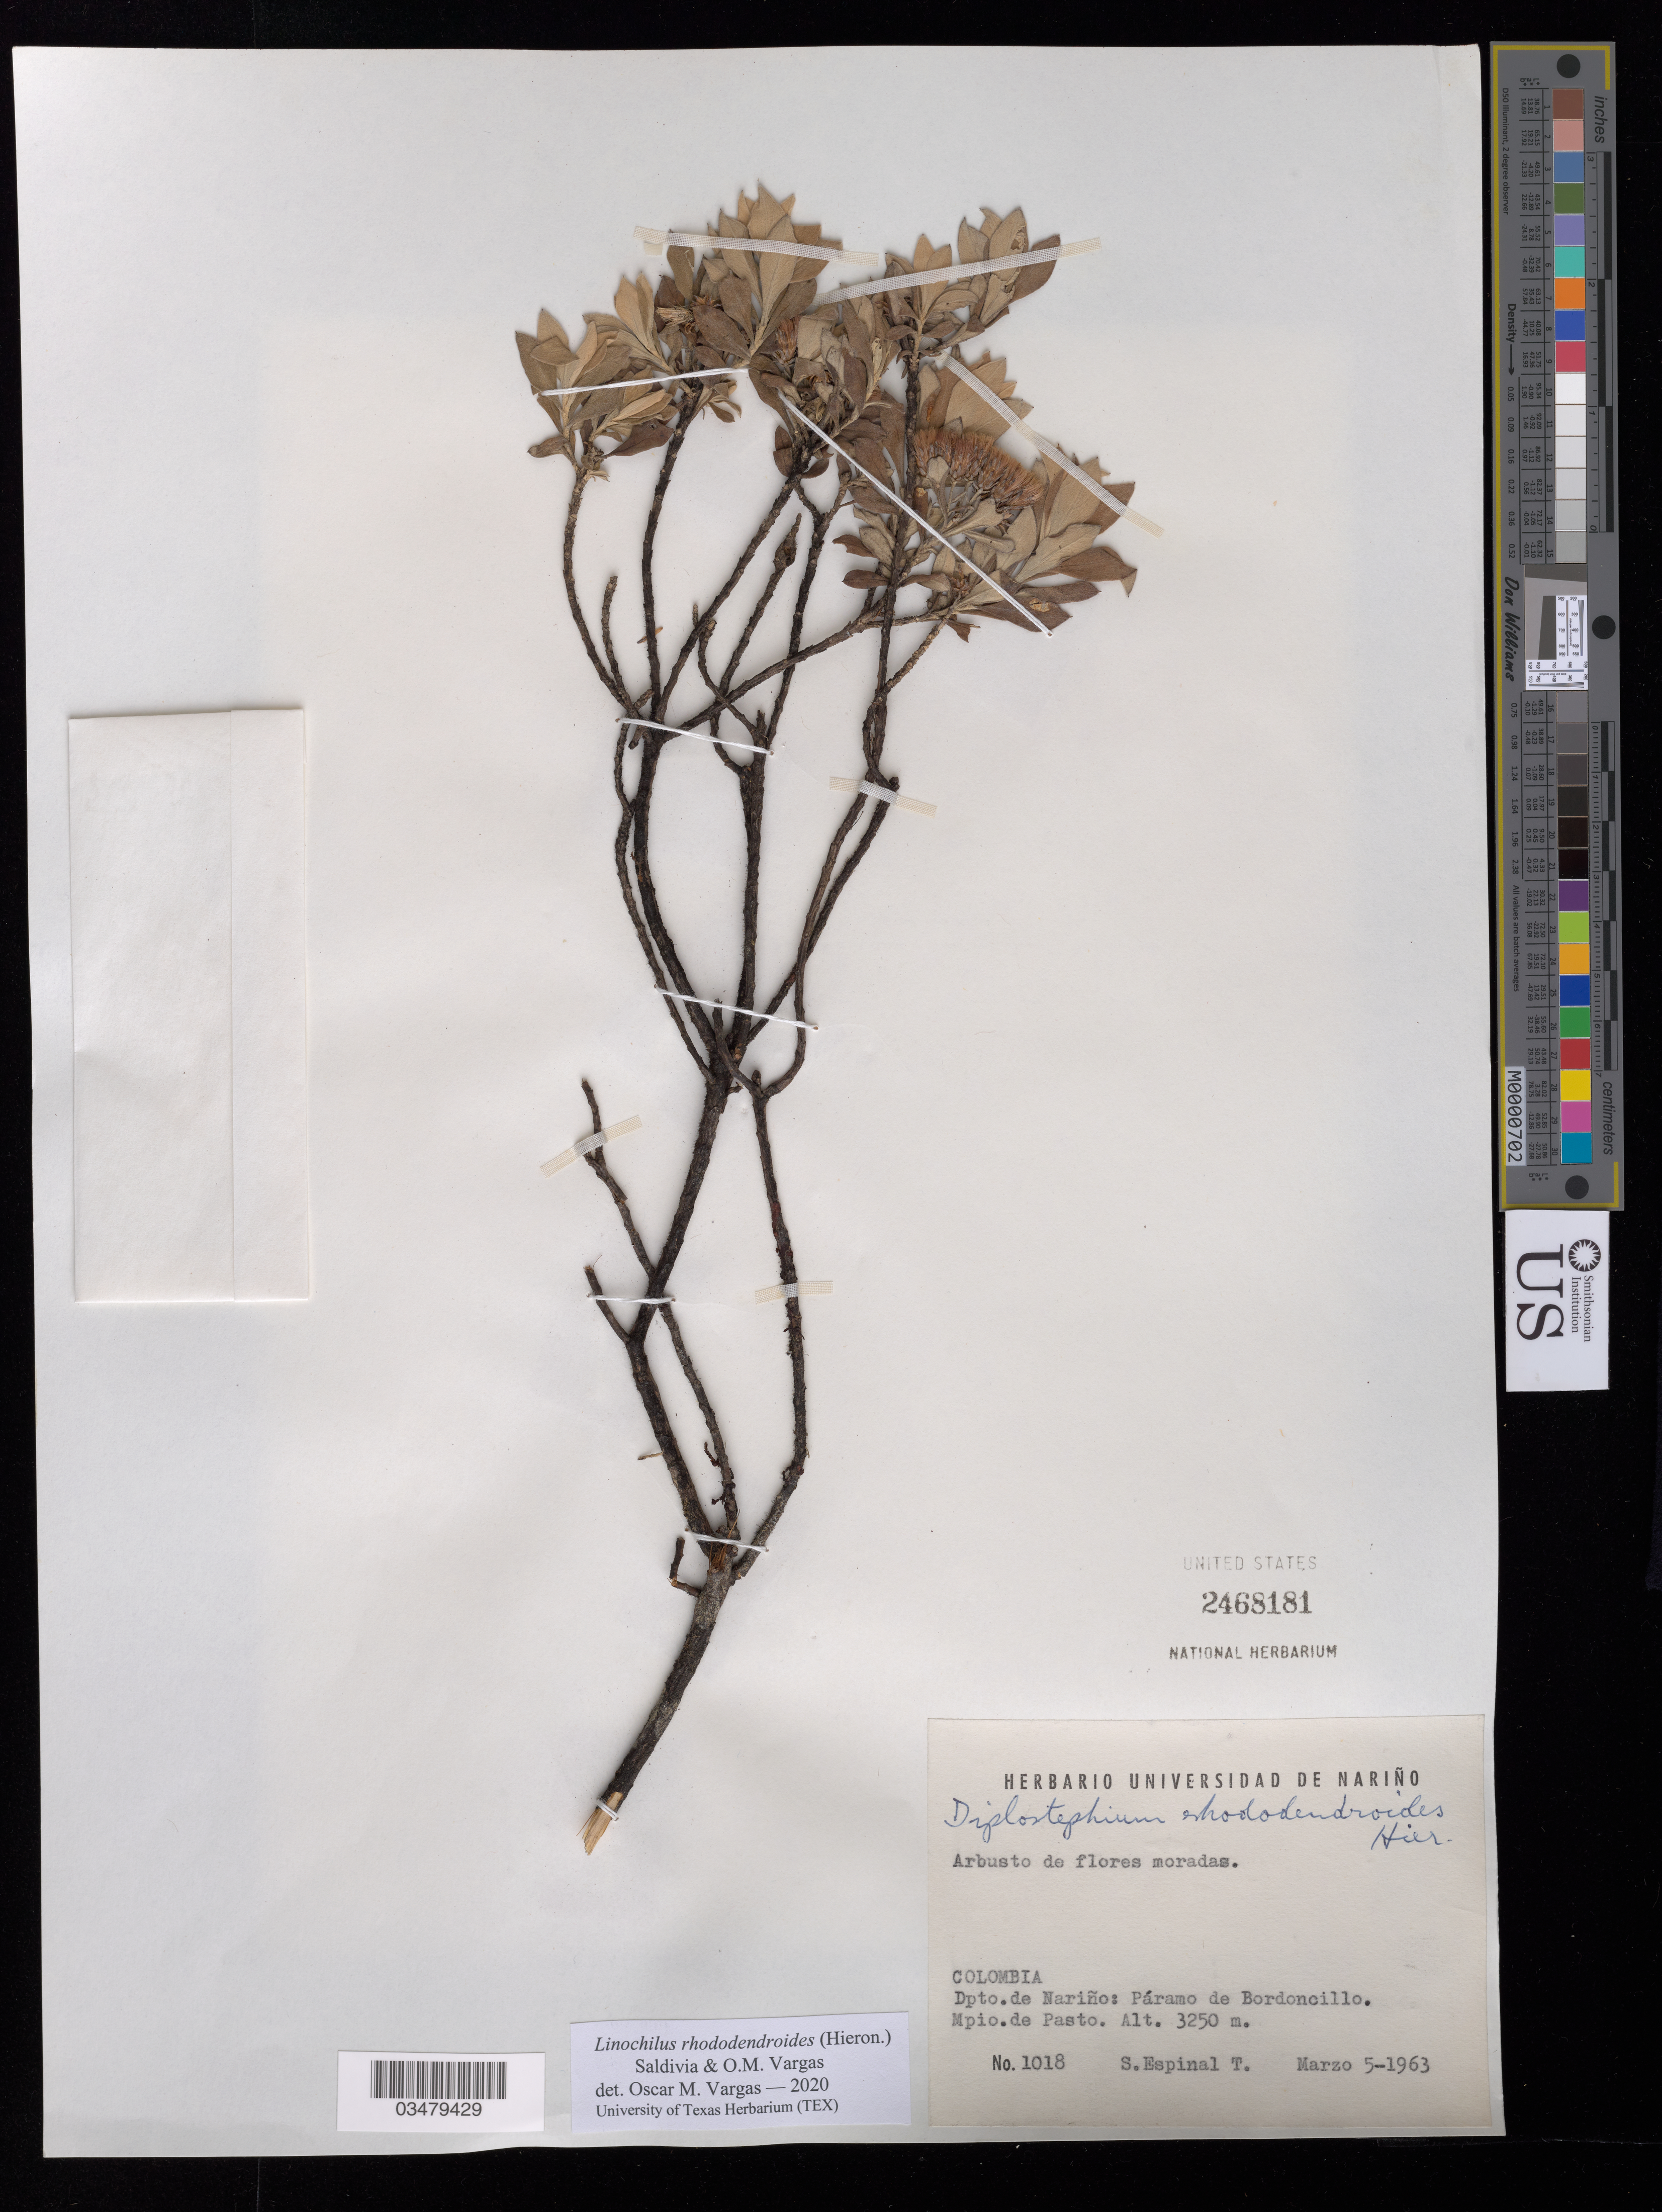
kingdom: Plantae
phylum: Tracheophyta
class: Magnoliopsida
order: Asterales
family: Asteraceae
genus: Linochilus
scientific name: Linochilus rhododendroides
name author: (Hieron.) Saldivia & O.M. Vargas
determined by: Vargas, Oscar M.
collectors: S. Espinal T.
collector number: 1018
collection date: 1963-03-05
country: Colombia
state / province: Nariño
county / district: Pasto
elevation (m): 3250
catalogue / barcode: US 2468181